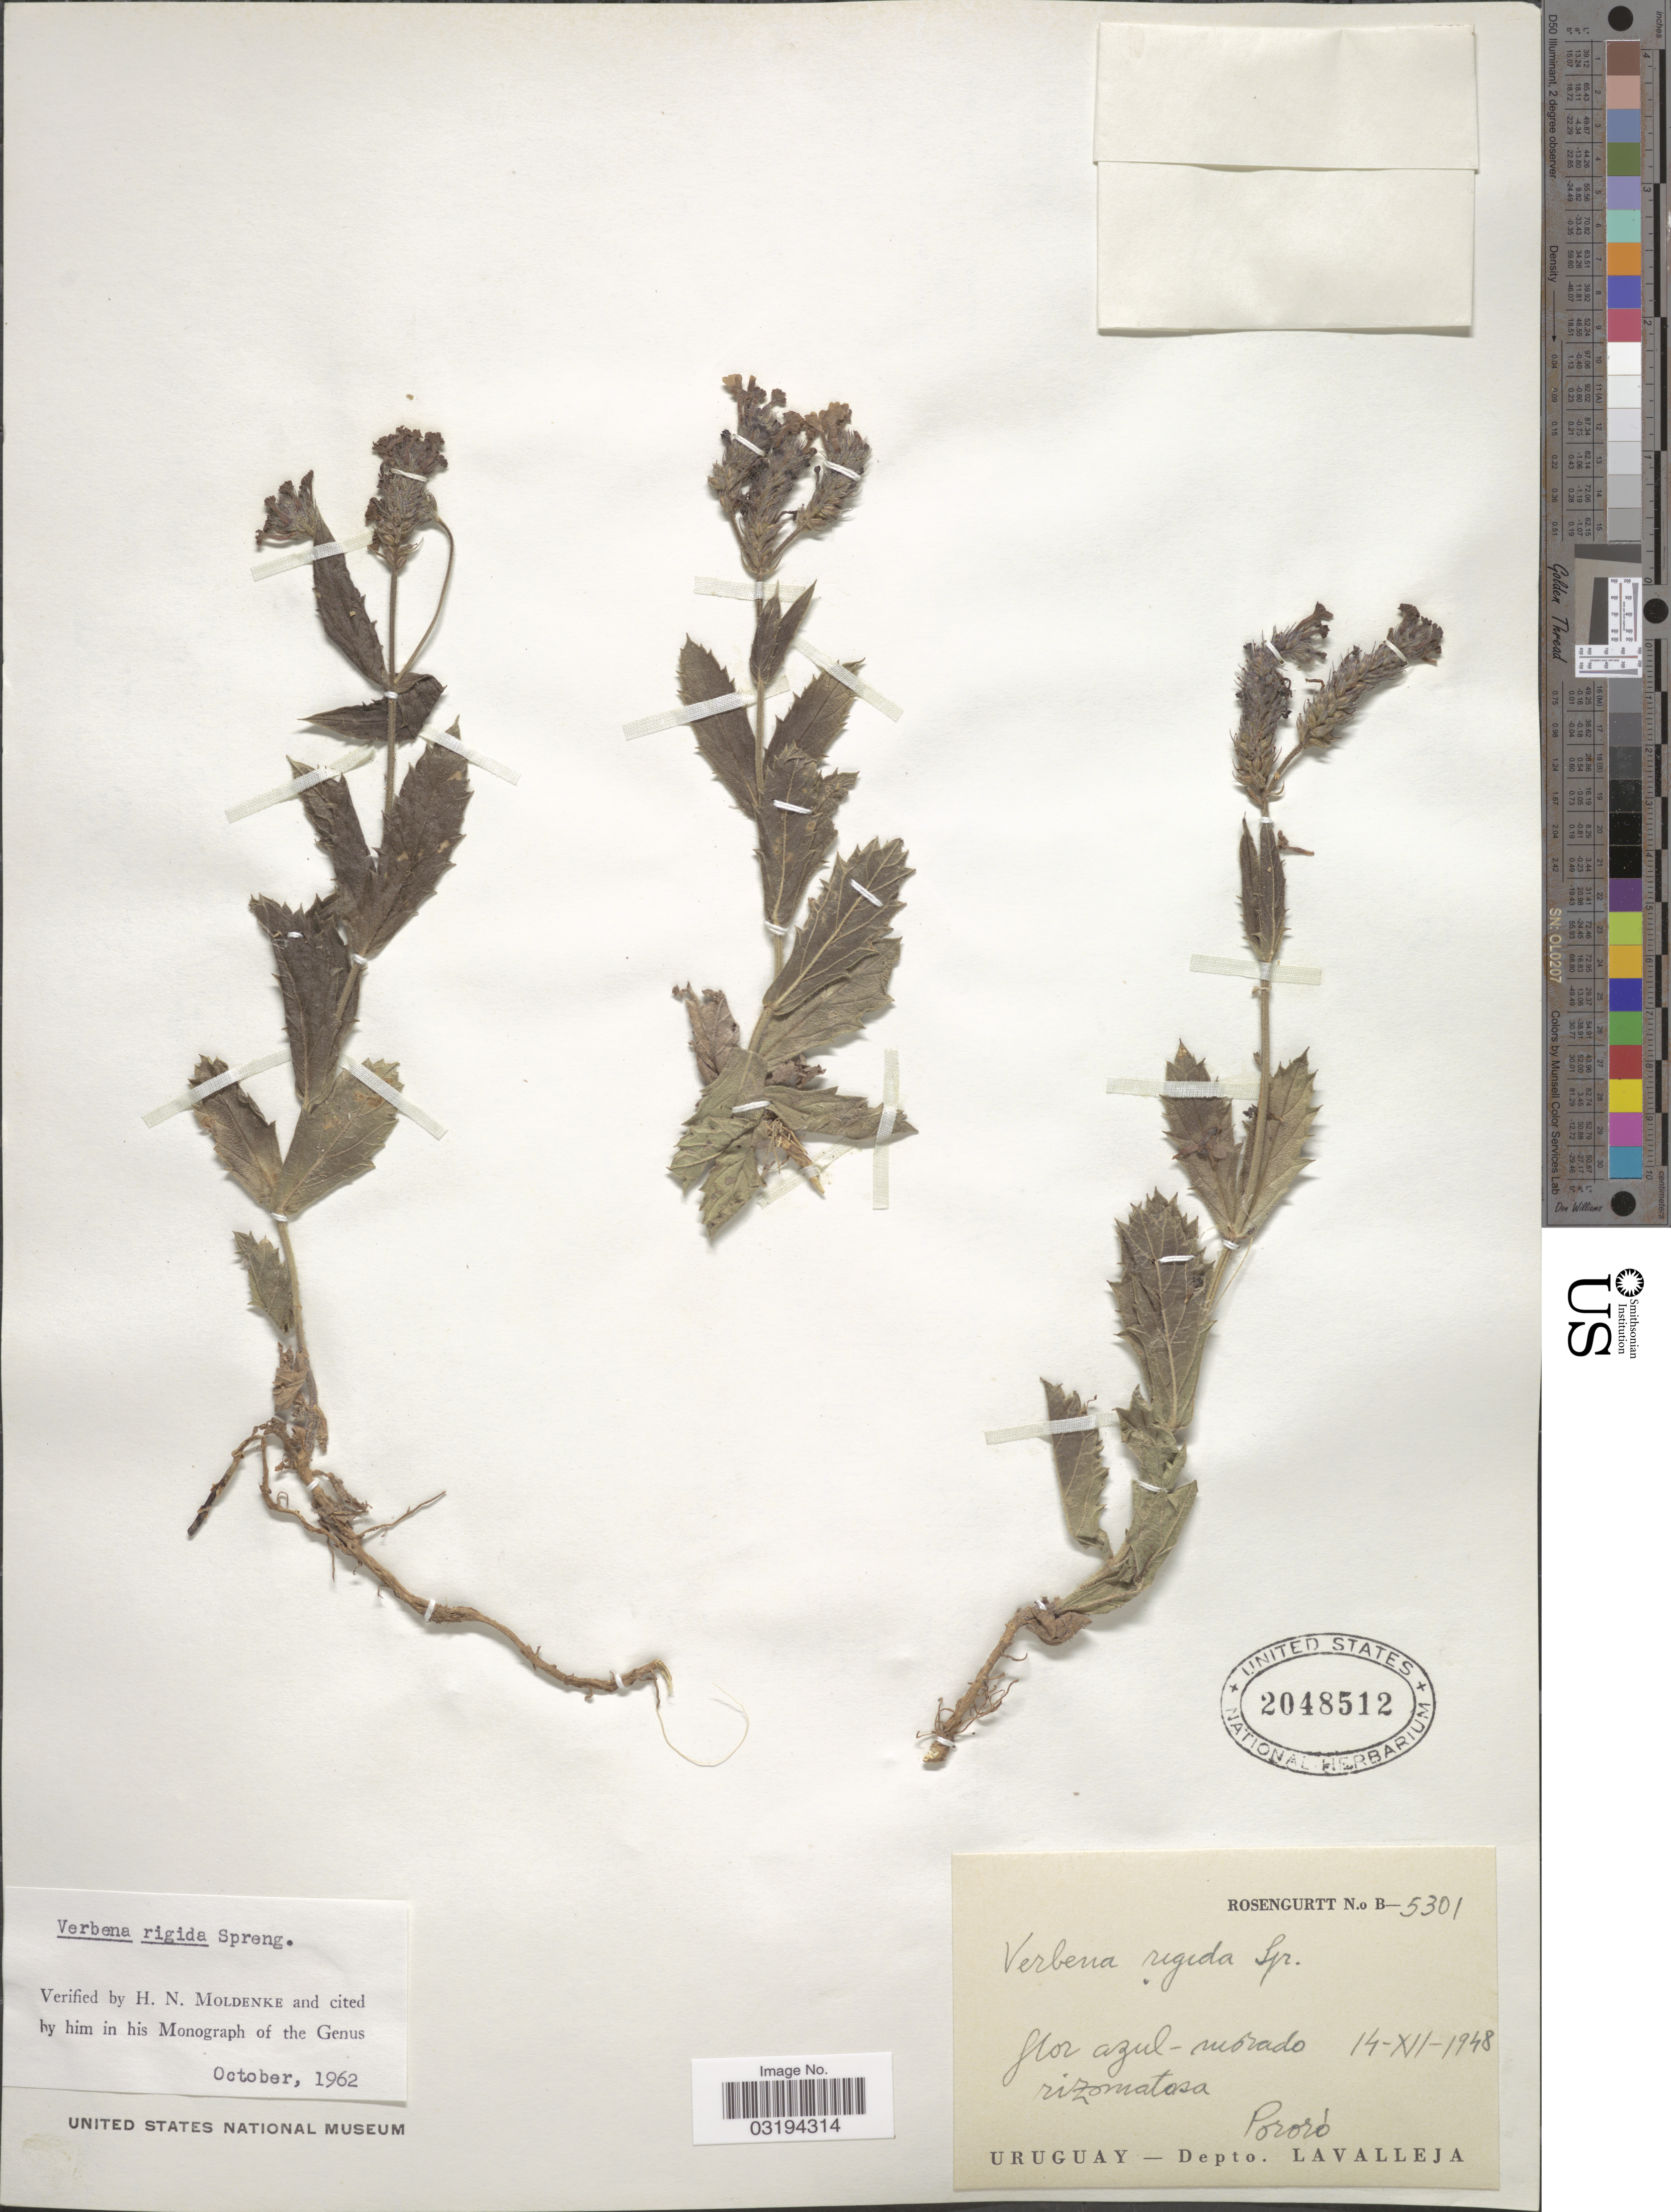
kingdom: Plantae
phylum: Tracheophyta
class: Magnoliopsida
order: Lamiales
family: Verbenaceae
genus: Verbena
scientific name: Verbena rigida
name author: Spreng.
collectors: Rosengurtt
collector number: B-5301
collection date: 1948-12-14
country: Uruguay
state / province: Lavalleja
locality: Pororó. Depto. Lavalleja.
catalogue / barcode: US 2048512